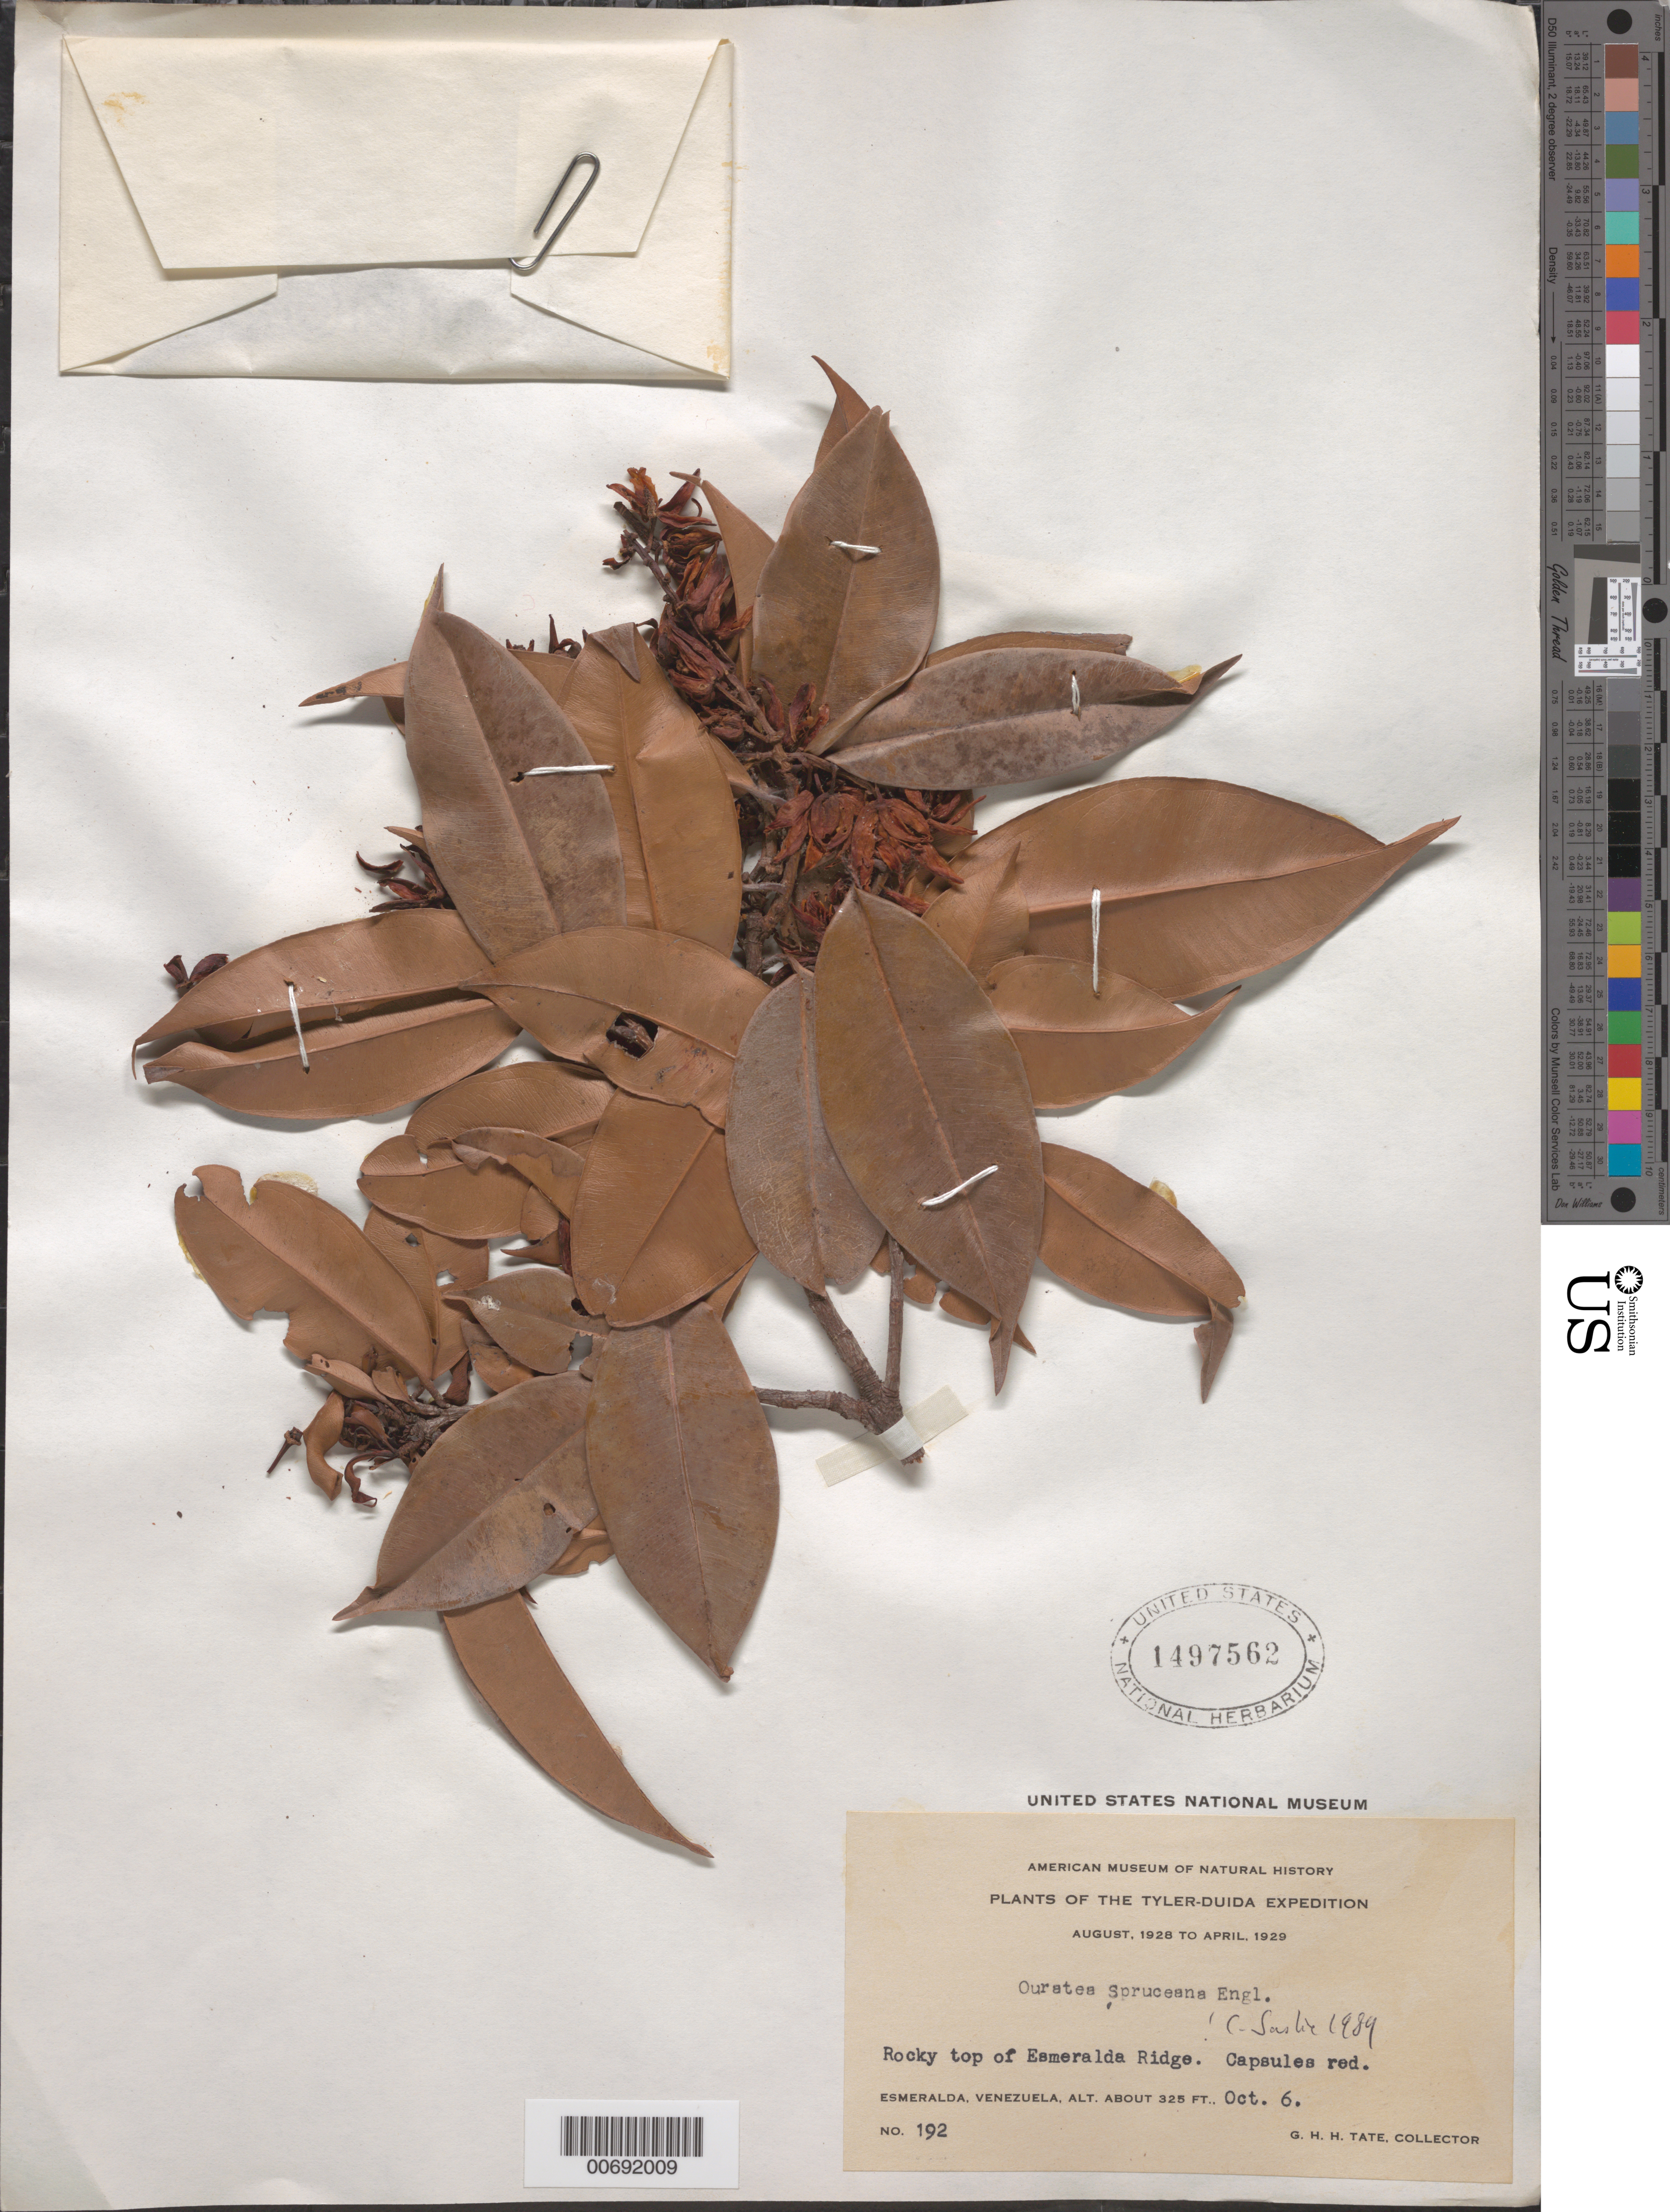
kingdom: Plantae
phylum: Tracheophyta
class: Magnoliopsida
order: Malpighiales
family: Ochnaceae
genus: Ouratea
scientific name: Ouratea spruceana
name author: Engl.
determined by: Sastre, C. H. L.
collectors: G. H. H.Tate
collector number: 192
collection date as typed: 6-Oct-28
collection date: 1928-10-06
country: Venezuela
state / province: Amazonas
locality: Esmeralda, top of ridge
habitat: Rocky top of ridge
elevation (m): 99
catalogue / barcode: US 1497562